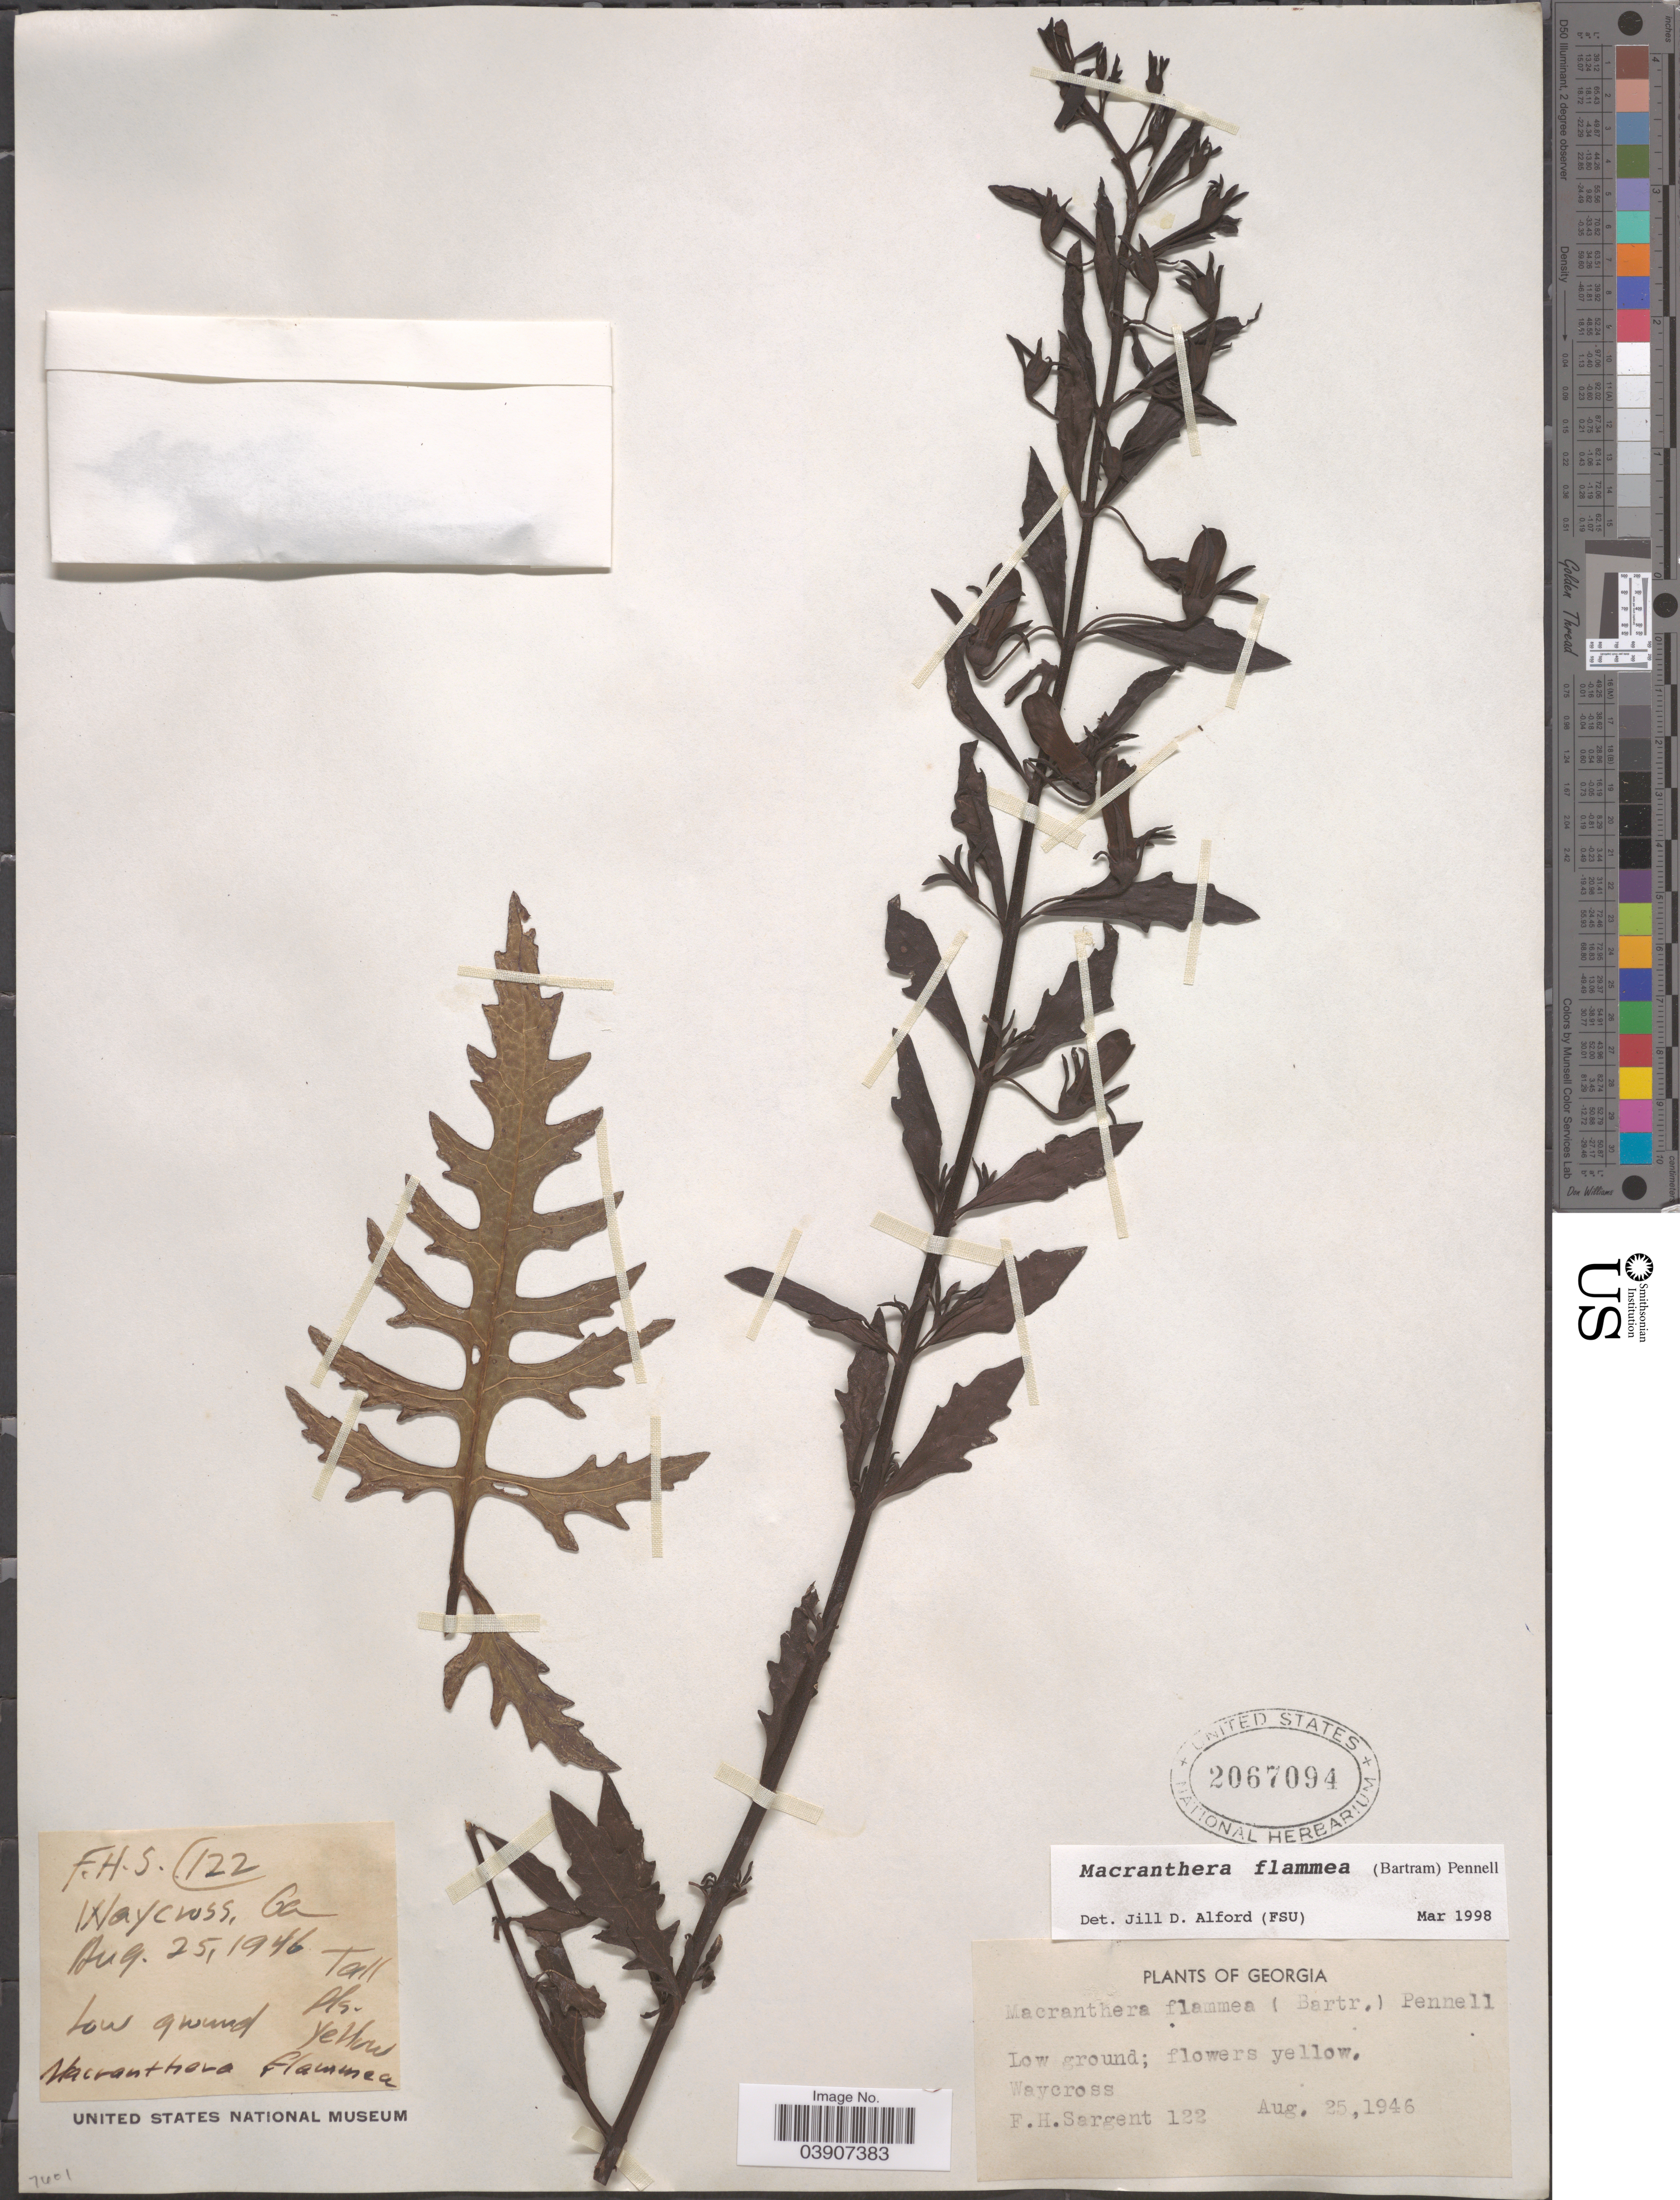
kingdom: Plantae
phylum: Tracheophyta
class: Magnoliopsida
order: Lamiales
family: Orobanchaceae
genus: Macranthera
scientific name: Macranthera flammea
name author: Pennell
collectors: F. H. Sargent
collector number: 122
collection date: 1946-08-25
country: United States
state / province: Georgia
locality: Waycross.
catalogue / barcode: US 2067094